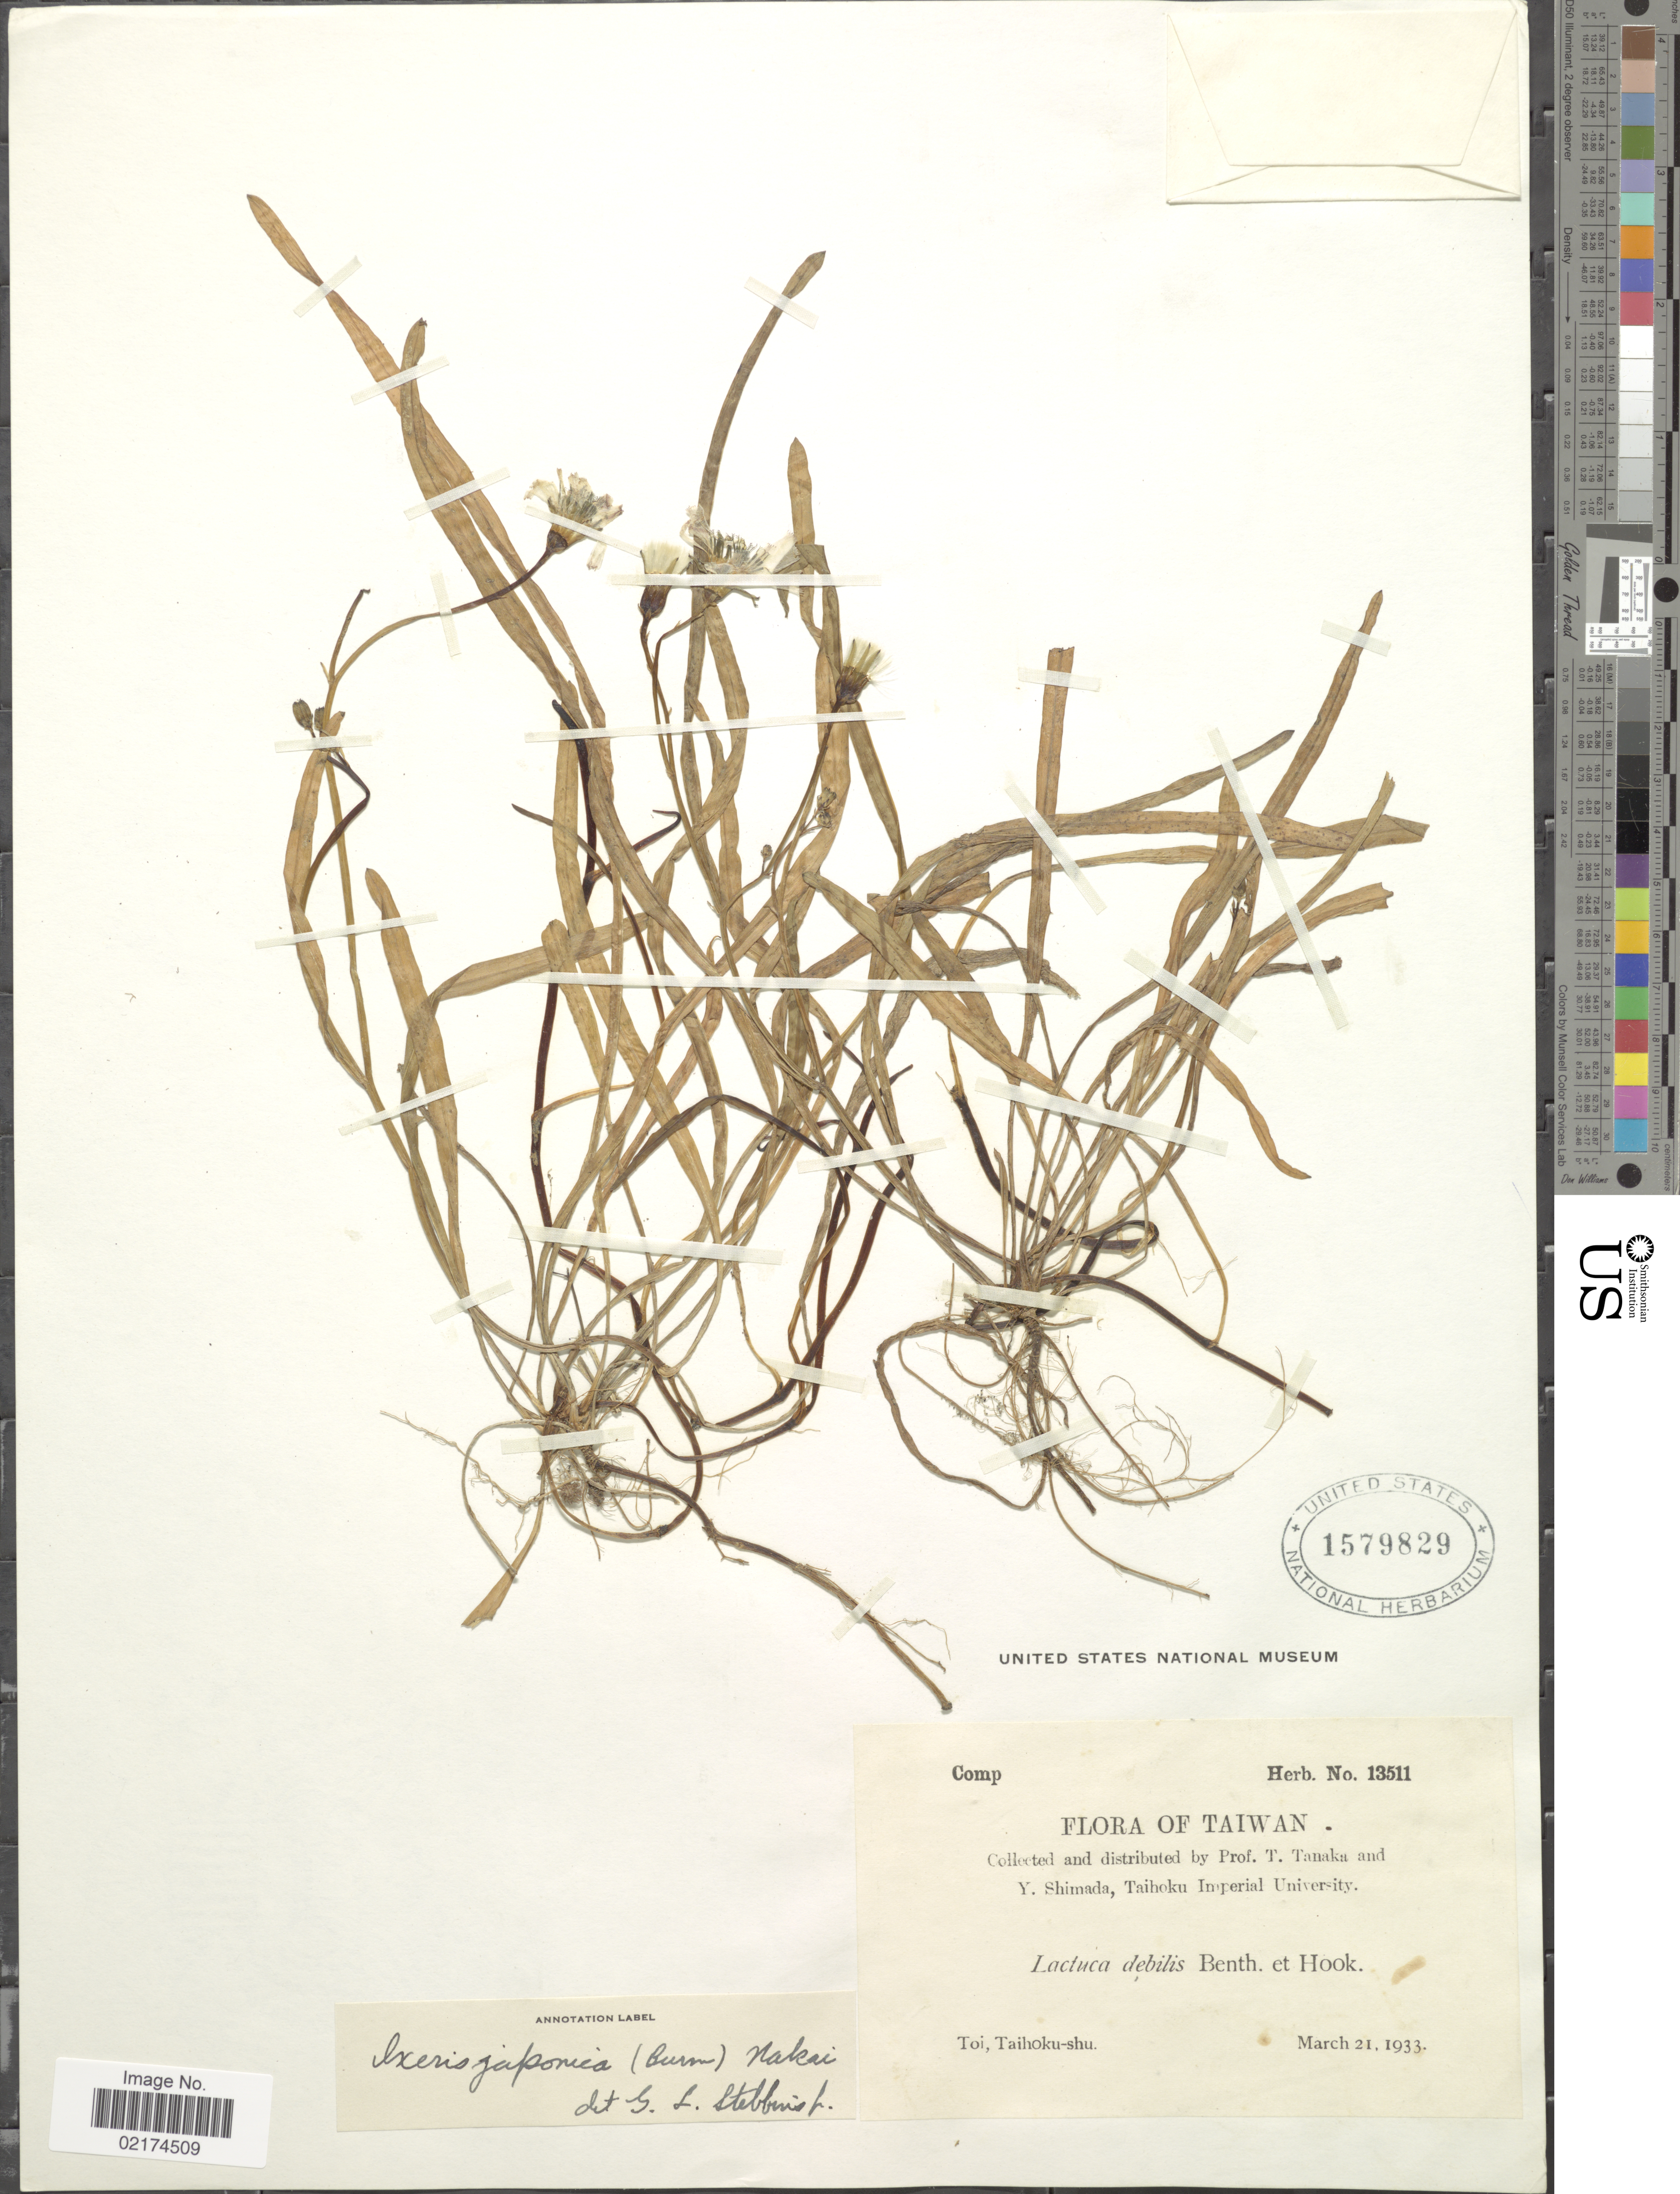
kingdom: Plantae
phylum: Tracheophyta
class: Magnoliopsida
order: Asterales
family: Asteraceae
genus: Ixeris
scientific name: Ixeris debilis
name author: (Thunb.) A. Gray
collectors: T. Tanaka & Y. Shimada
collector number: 13511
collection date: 1933-03-21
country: Taiwan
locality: Toi, Taihoku-shu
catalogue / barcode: US 1579829